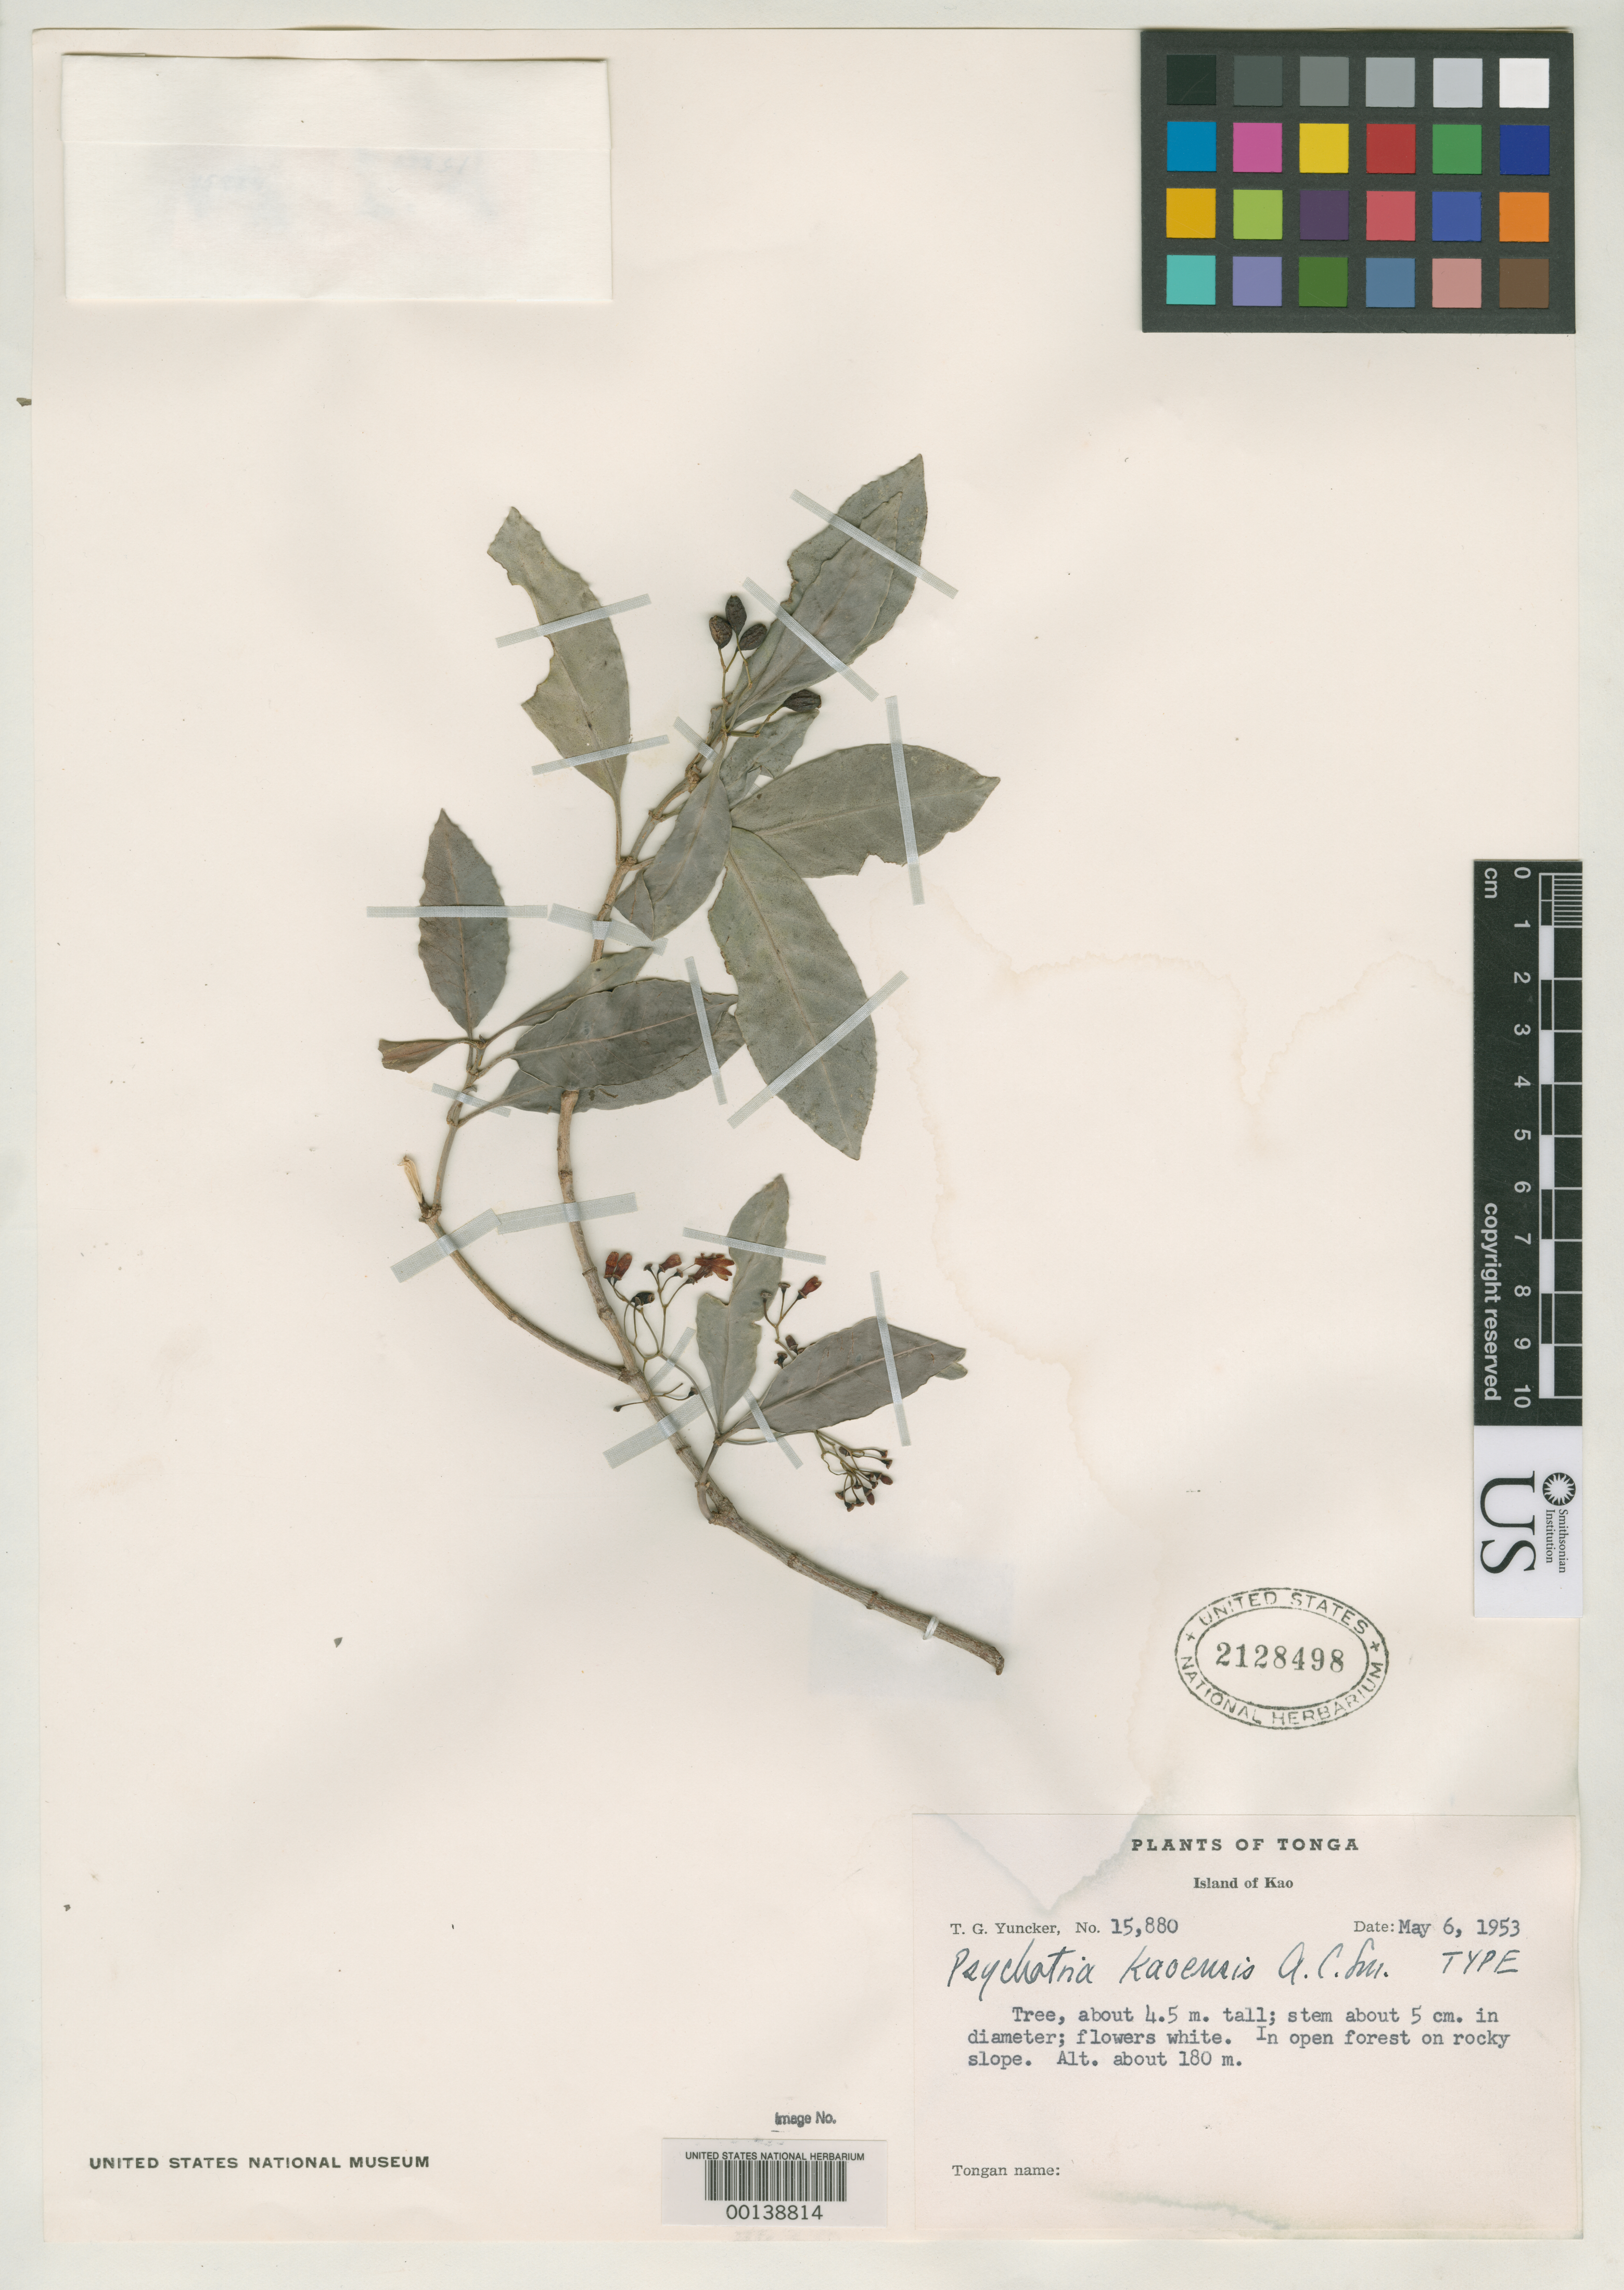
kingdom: Plantae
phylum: Tracheophyta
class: Magnoliopsida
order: Gentianales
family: Rubiaceae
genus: Psychotria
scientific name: Psychotria kaoensis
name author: A.C. Sm.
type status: Holotype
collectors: T. G. Yuncker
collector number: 15880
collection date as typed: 06 May 1953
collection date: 1953-05-06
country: Tonga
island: Kao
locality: Kao.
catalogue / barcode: US 2128498